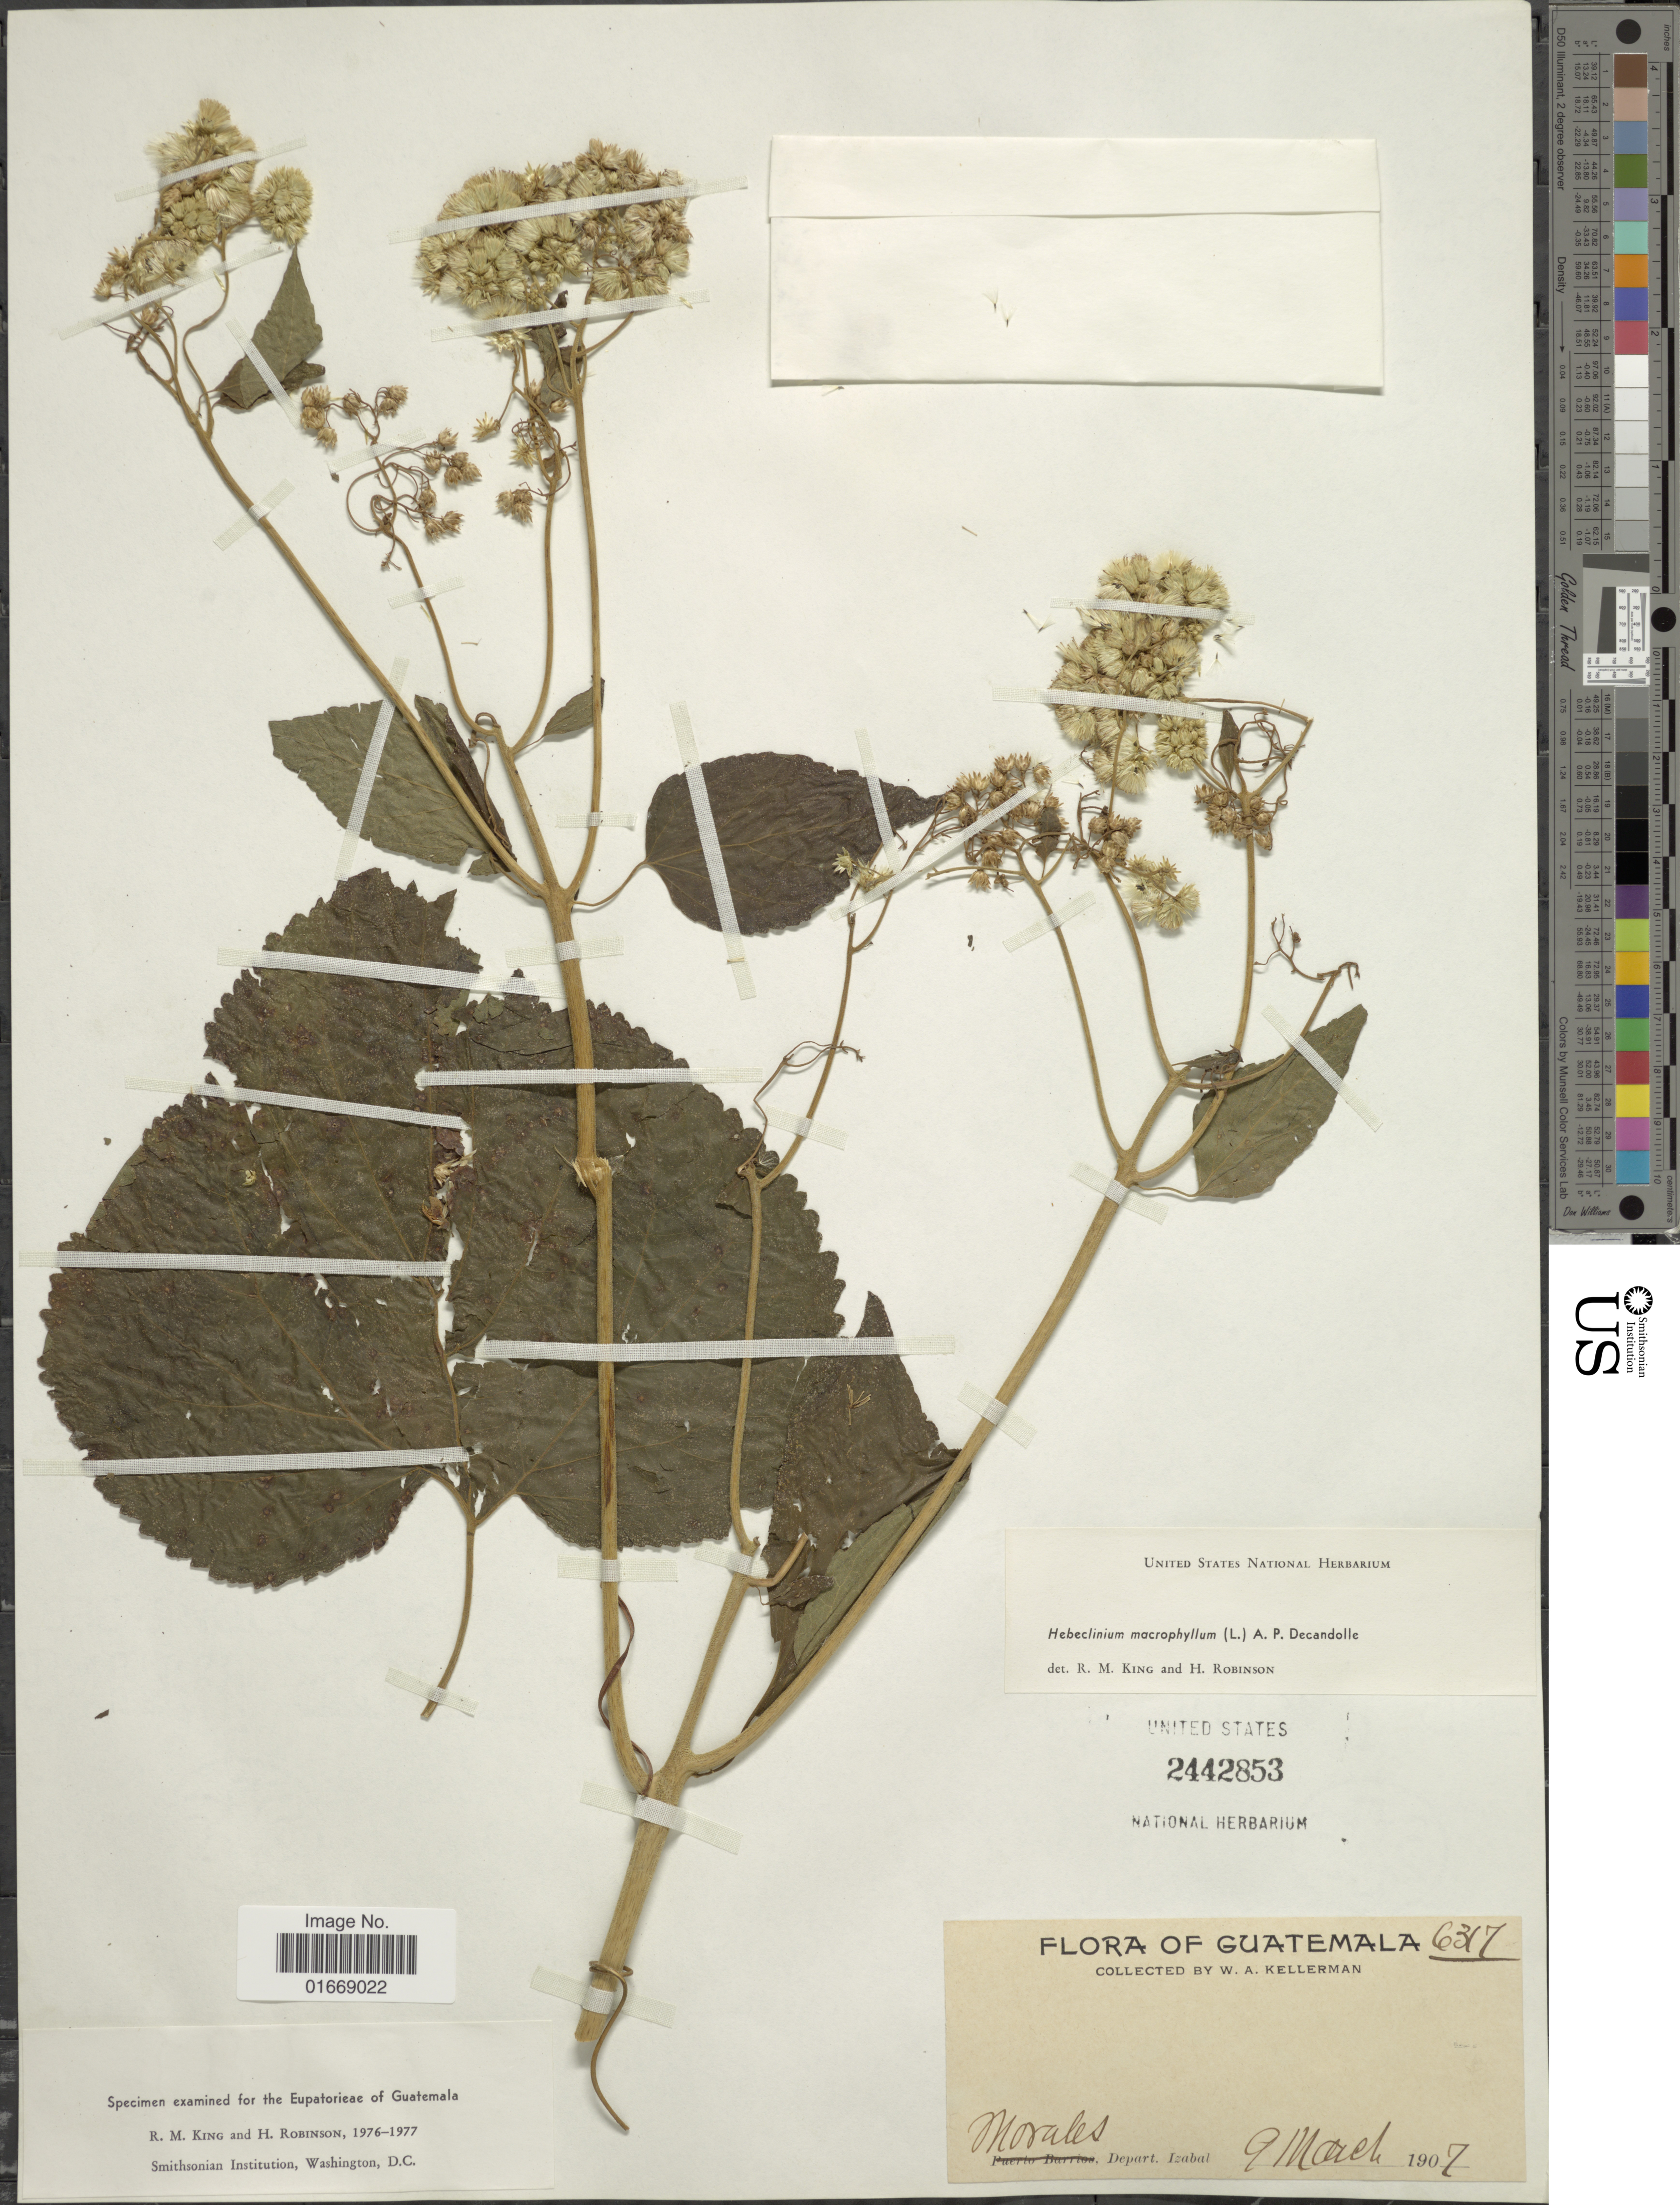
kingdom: Plantae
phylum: Tracheophyta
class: Magnoliopsida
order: Asterales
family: Asteraceae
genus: Hebeclinium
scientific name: Hebeclinium macrophyllum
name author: (L.) DC.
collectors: W. Kellerman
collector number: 6317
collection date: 1907-03-09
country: Guatemala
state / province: Izabal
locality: Morales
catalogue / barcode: US 2442853